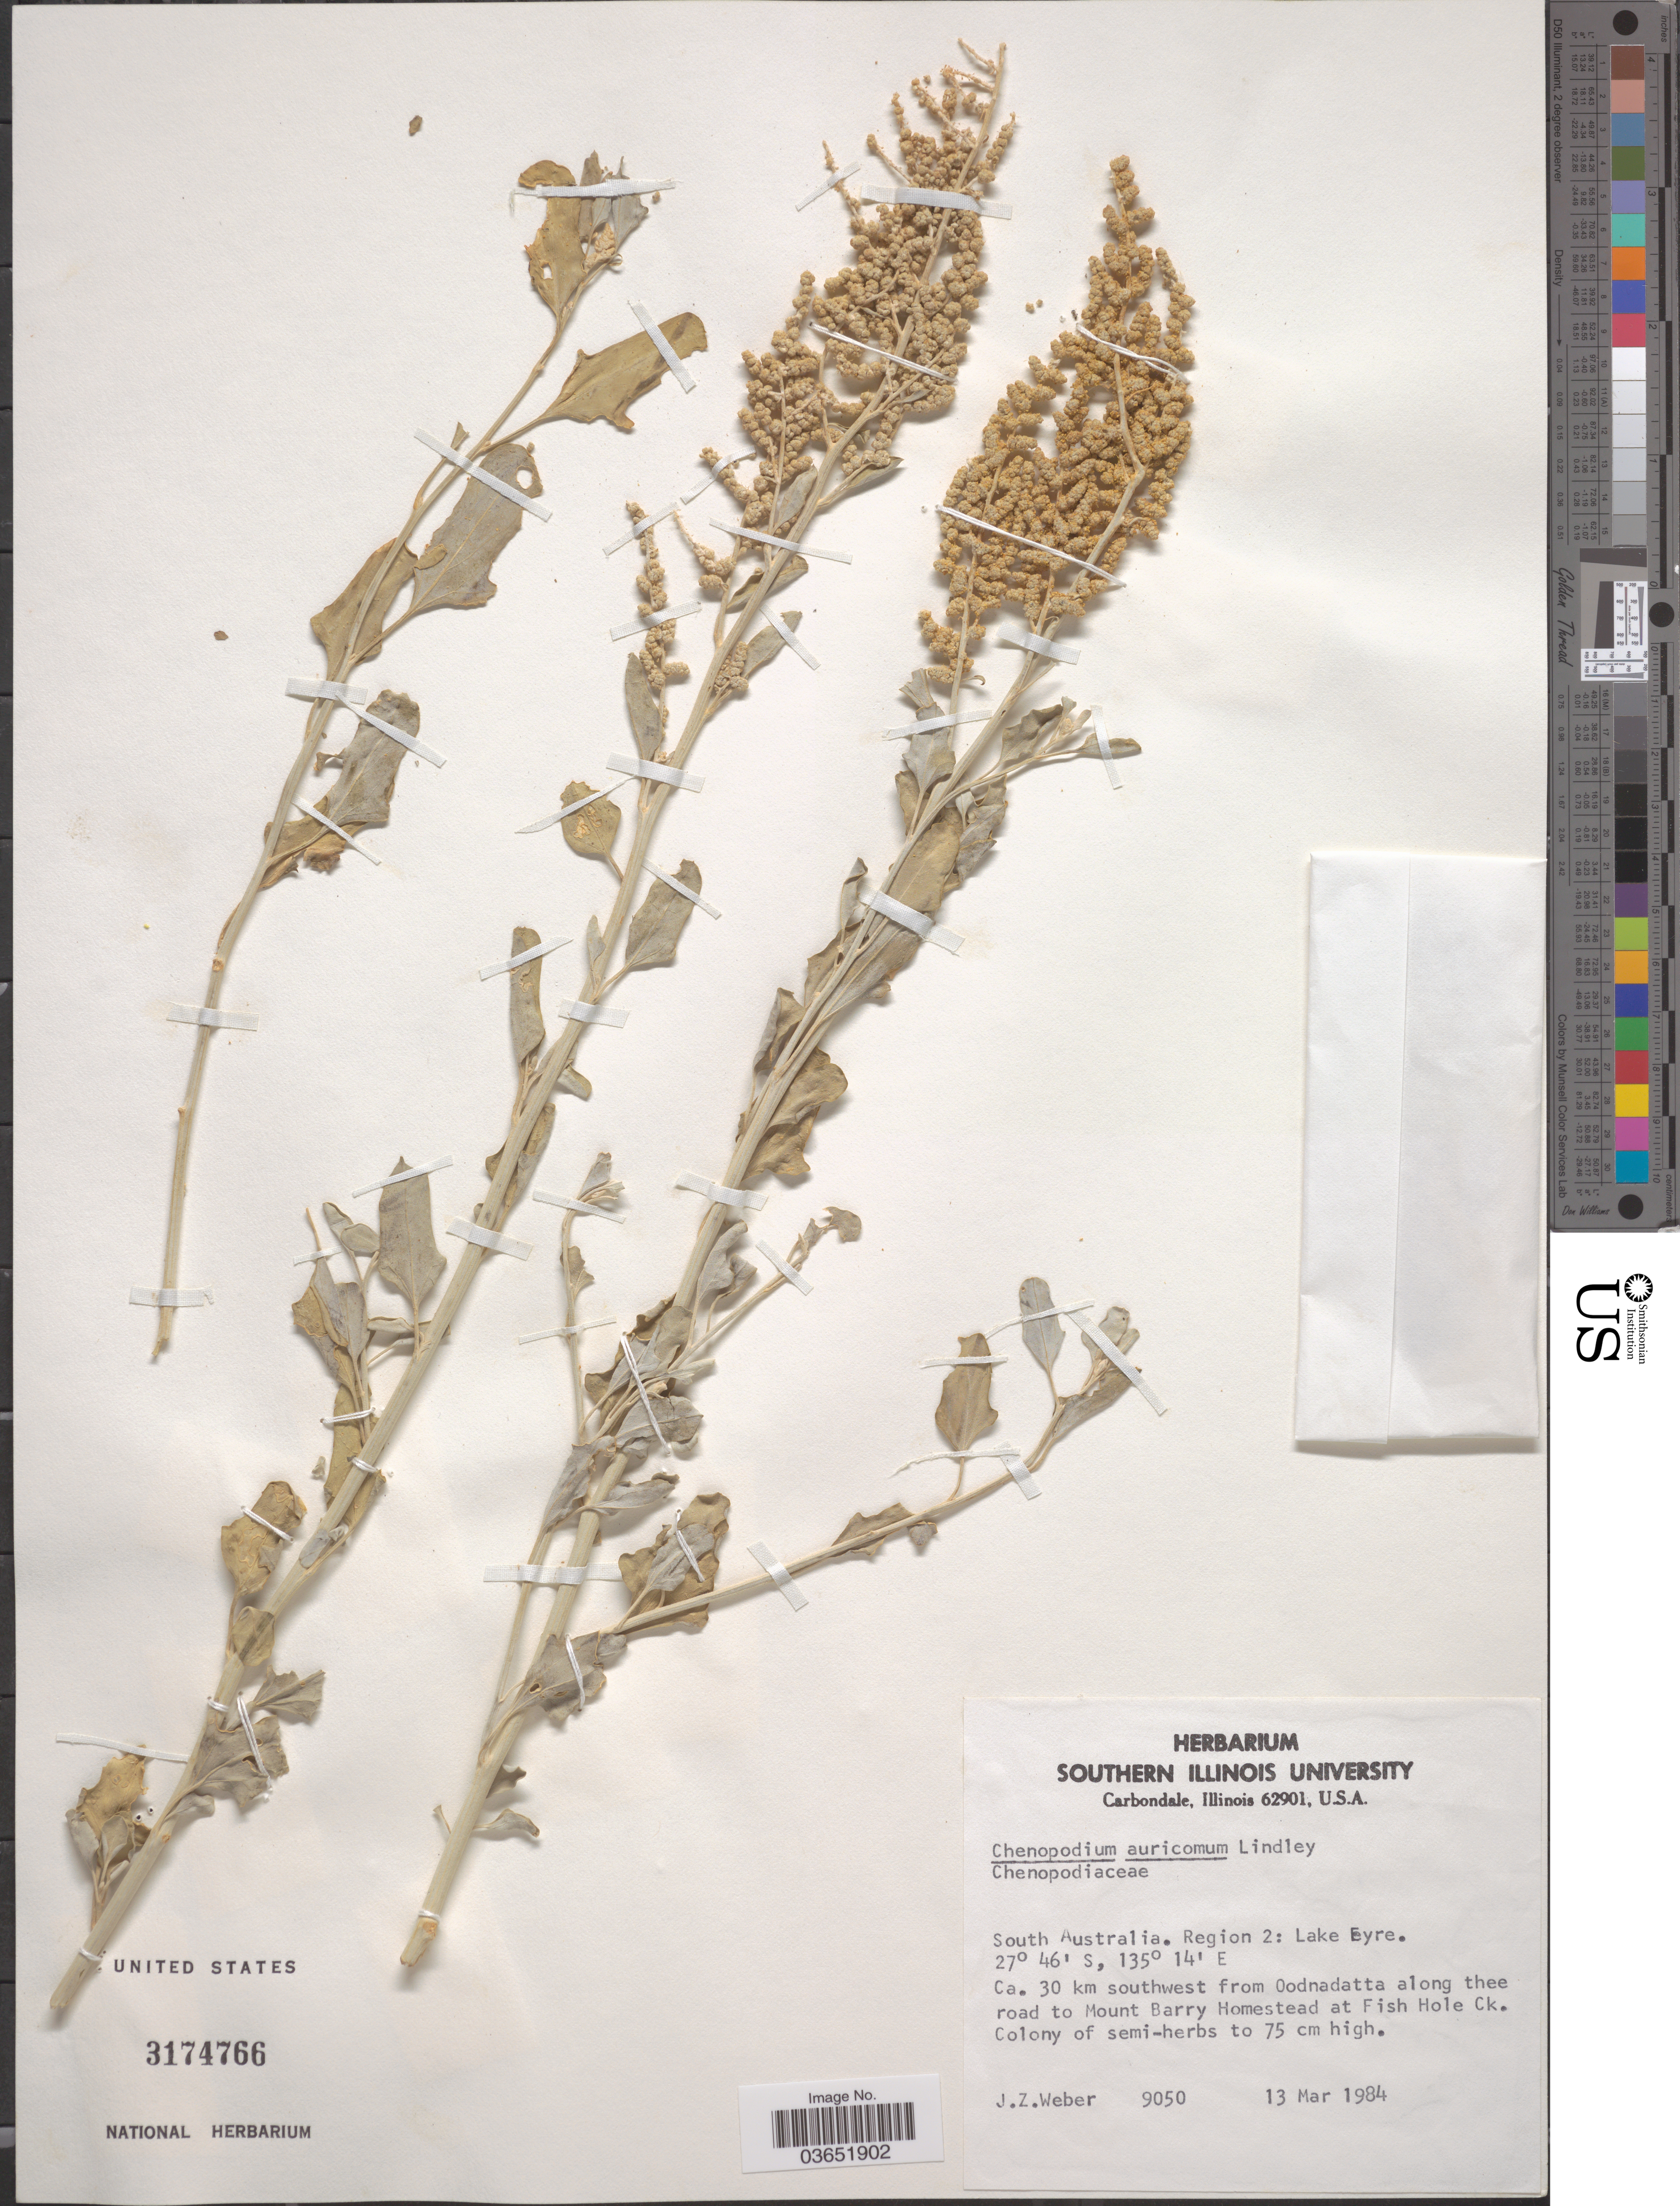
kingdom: Plantae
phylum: Tracheophyta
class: Magnoliopsida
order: Caryophyllales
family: Amaranthaceae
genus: Chenopodium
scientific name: Chenopodium auricomum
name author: Lindl.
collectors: J.Z. Weber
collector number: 9050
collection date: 1984-03-13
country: Australia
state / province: South Australia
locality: Region 2: Lake Eyre. Ca. 30 km southwest from Oodnadatta along thee road to Mount Barry Homestead at Fish Hole Ck.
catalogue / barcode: US 3174766